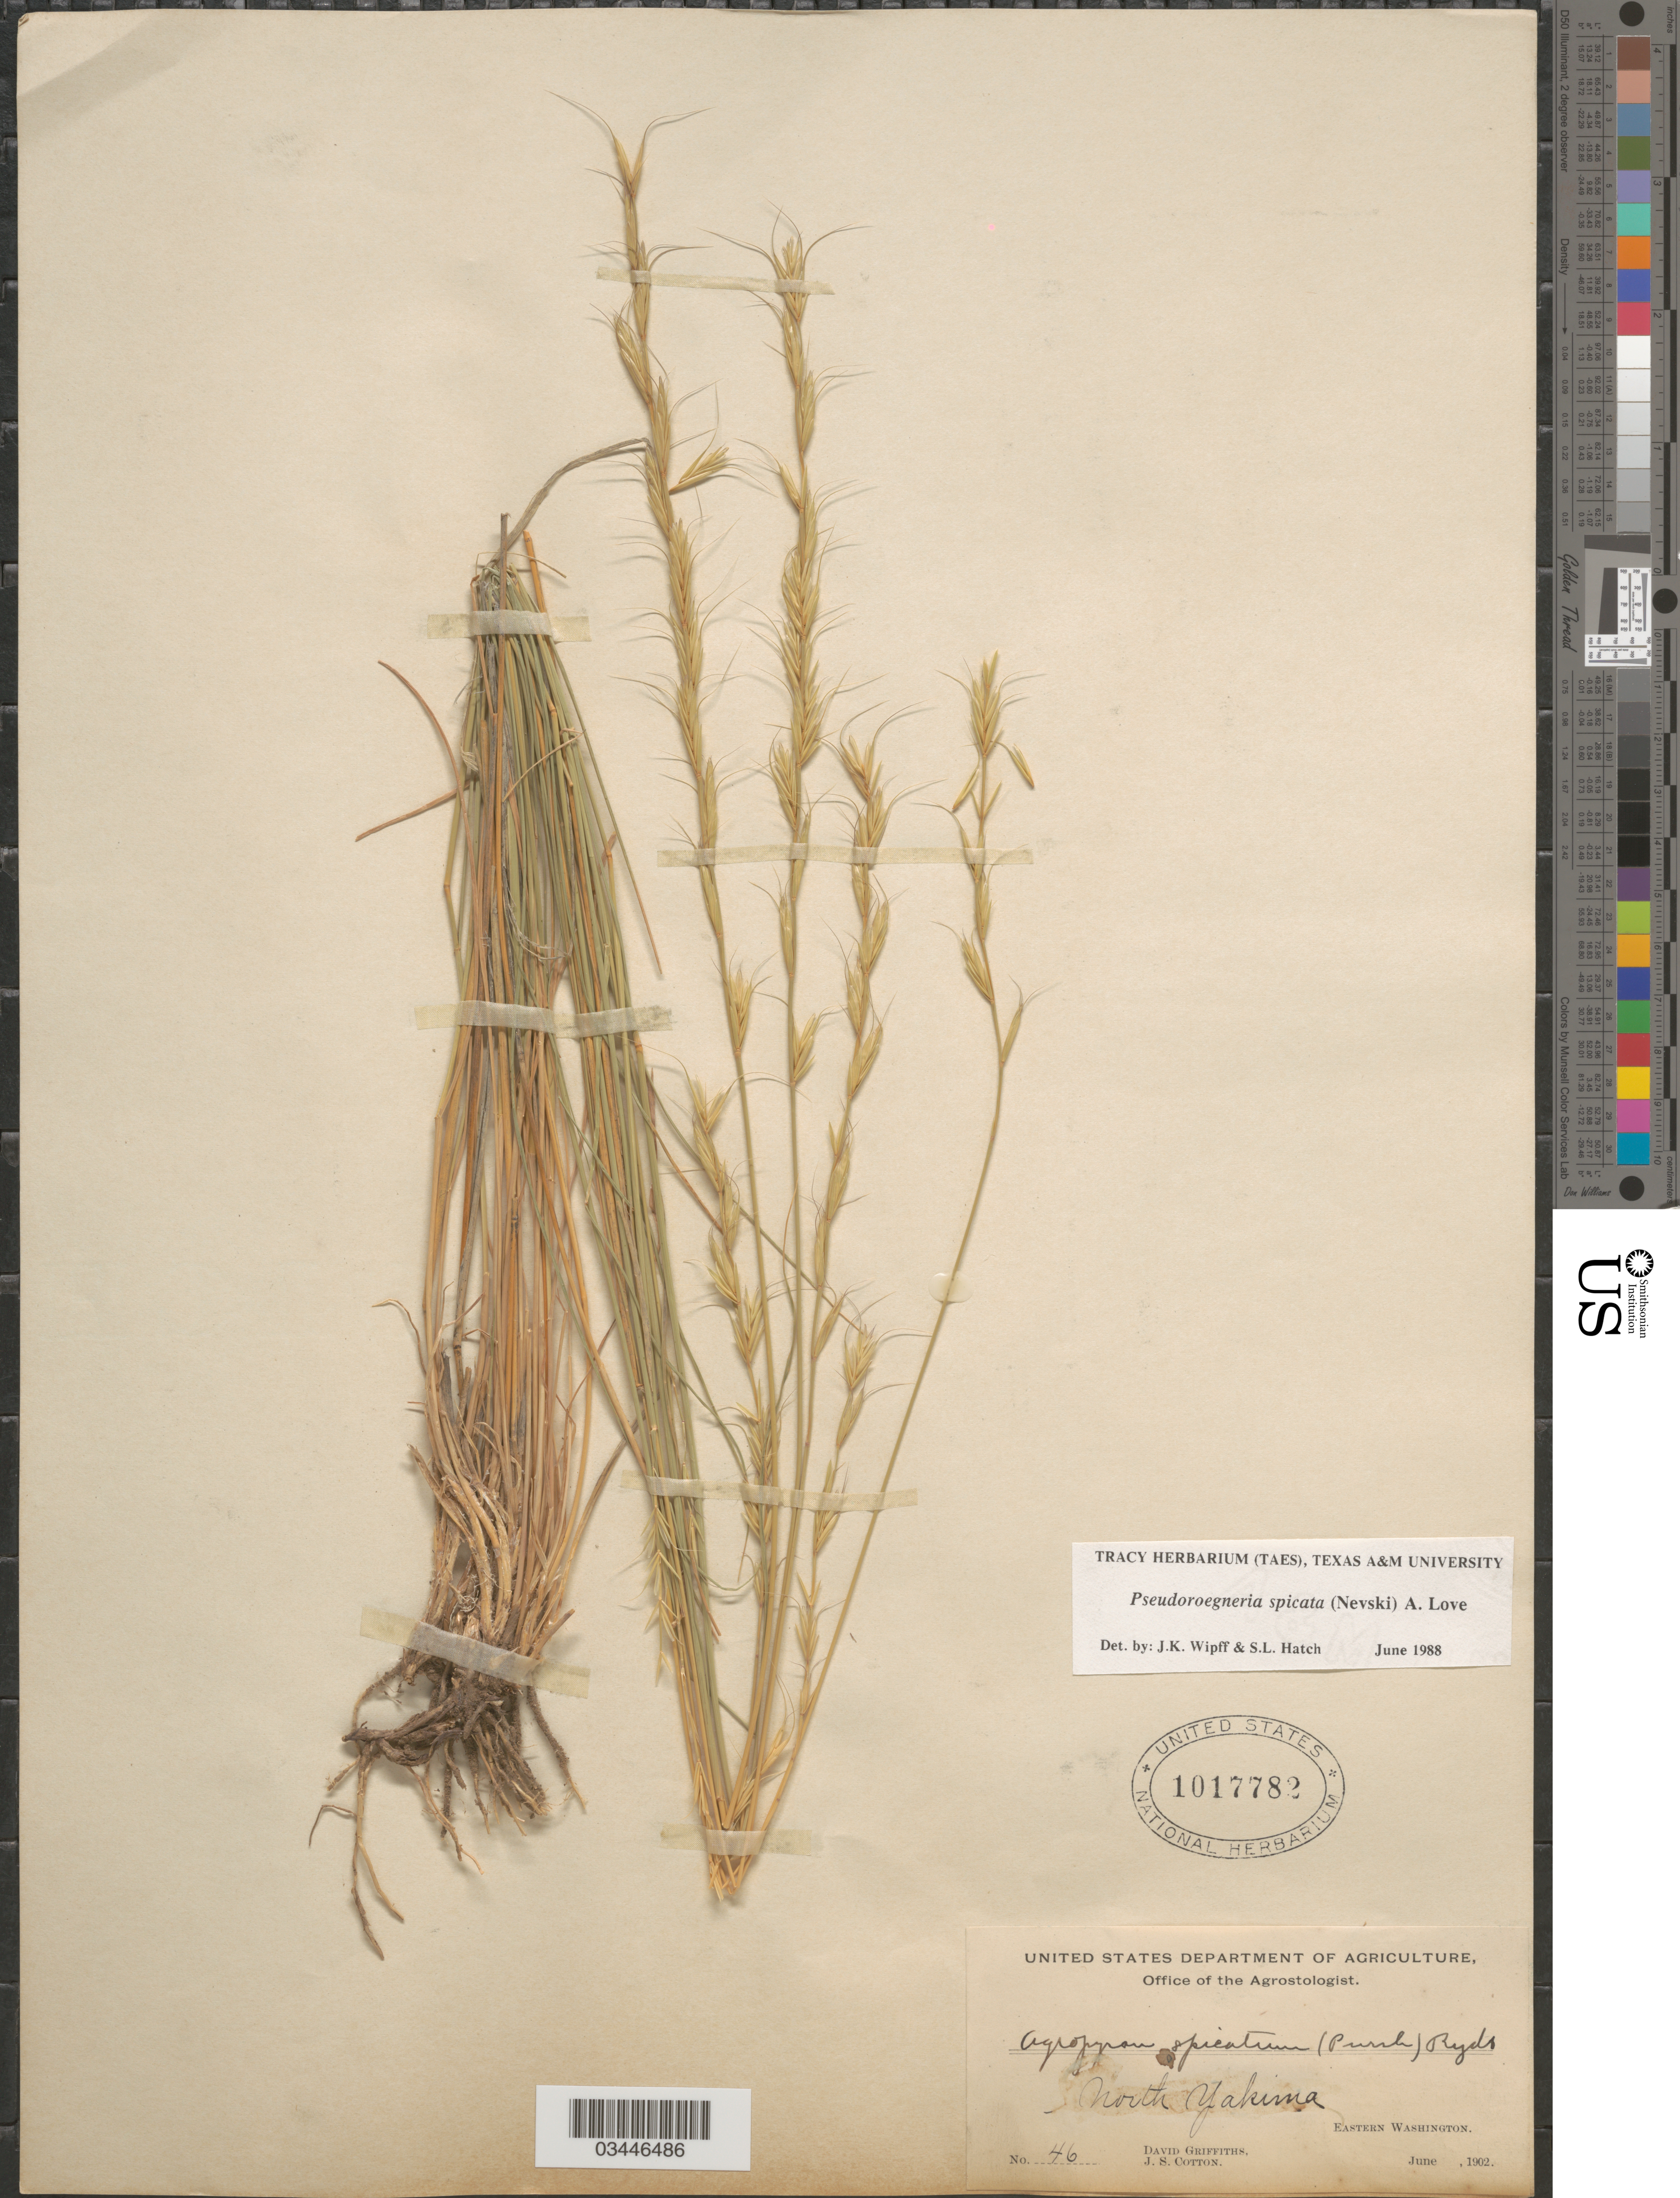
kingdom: Plantae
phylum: Tracheophyta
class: Liliopsida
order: Poales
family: Poaceae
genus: Pseudoroegneria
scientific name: Pseudoroegneria spicata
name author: (Pursh) Á. Löve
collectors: D. Griffiths & J. S. Cotton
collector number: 46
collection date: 1902-06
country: United States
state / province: Washington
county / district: Yakima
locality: North Yakima. Eastern Washington.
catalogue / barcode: US 1017782